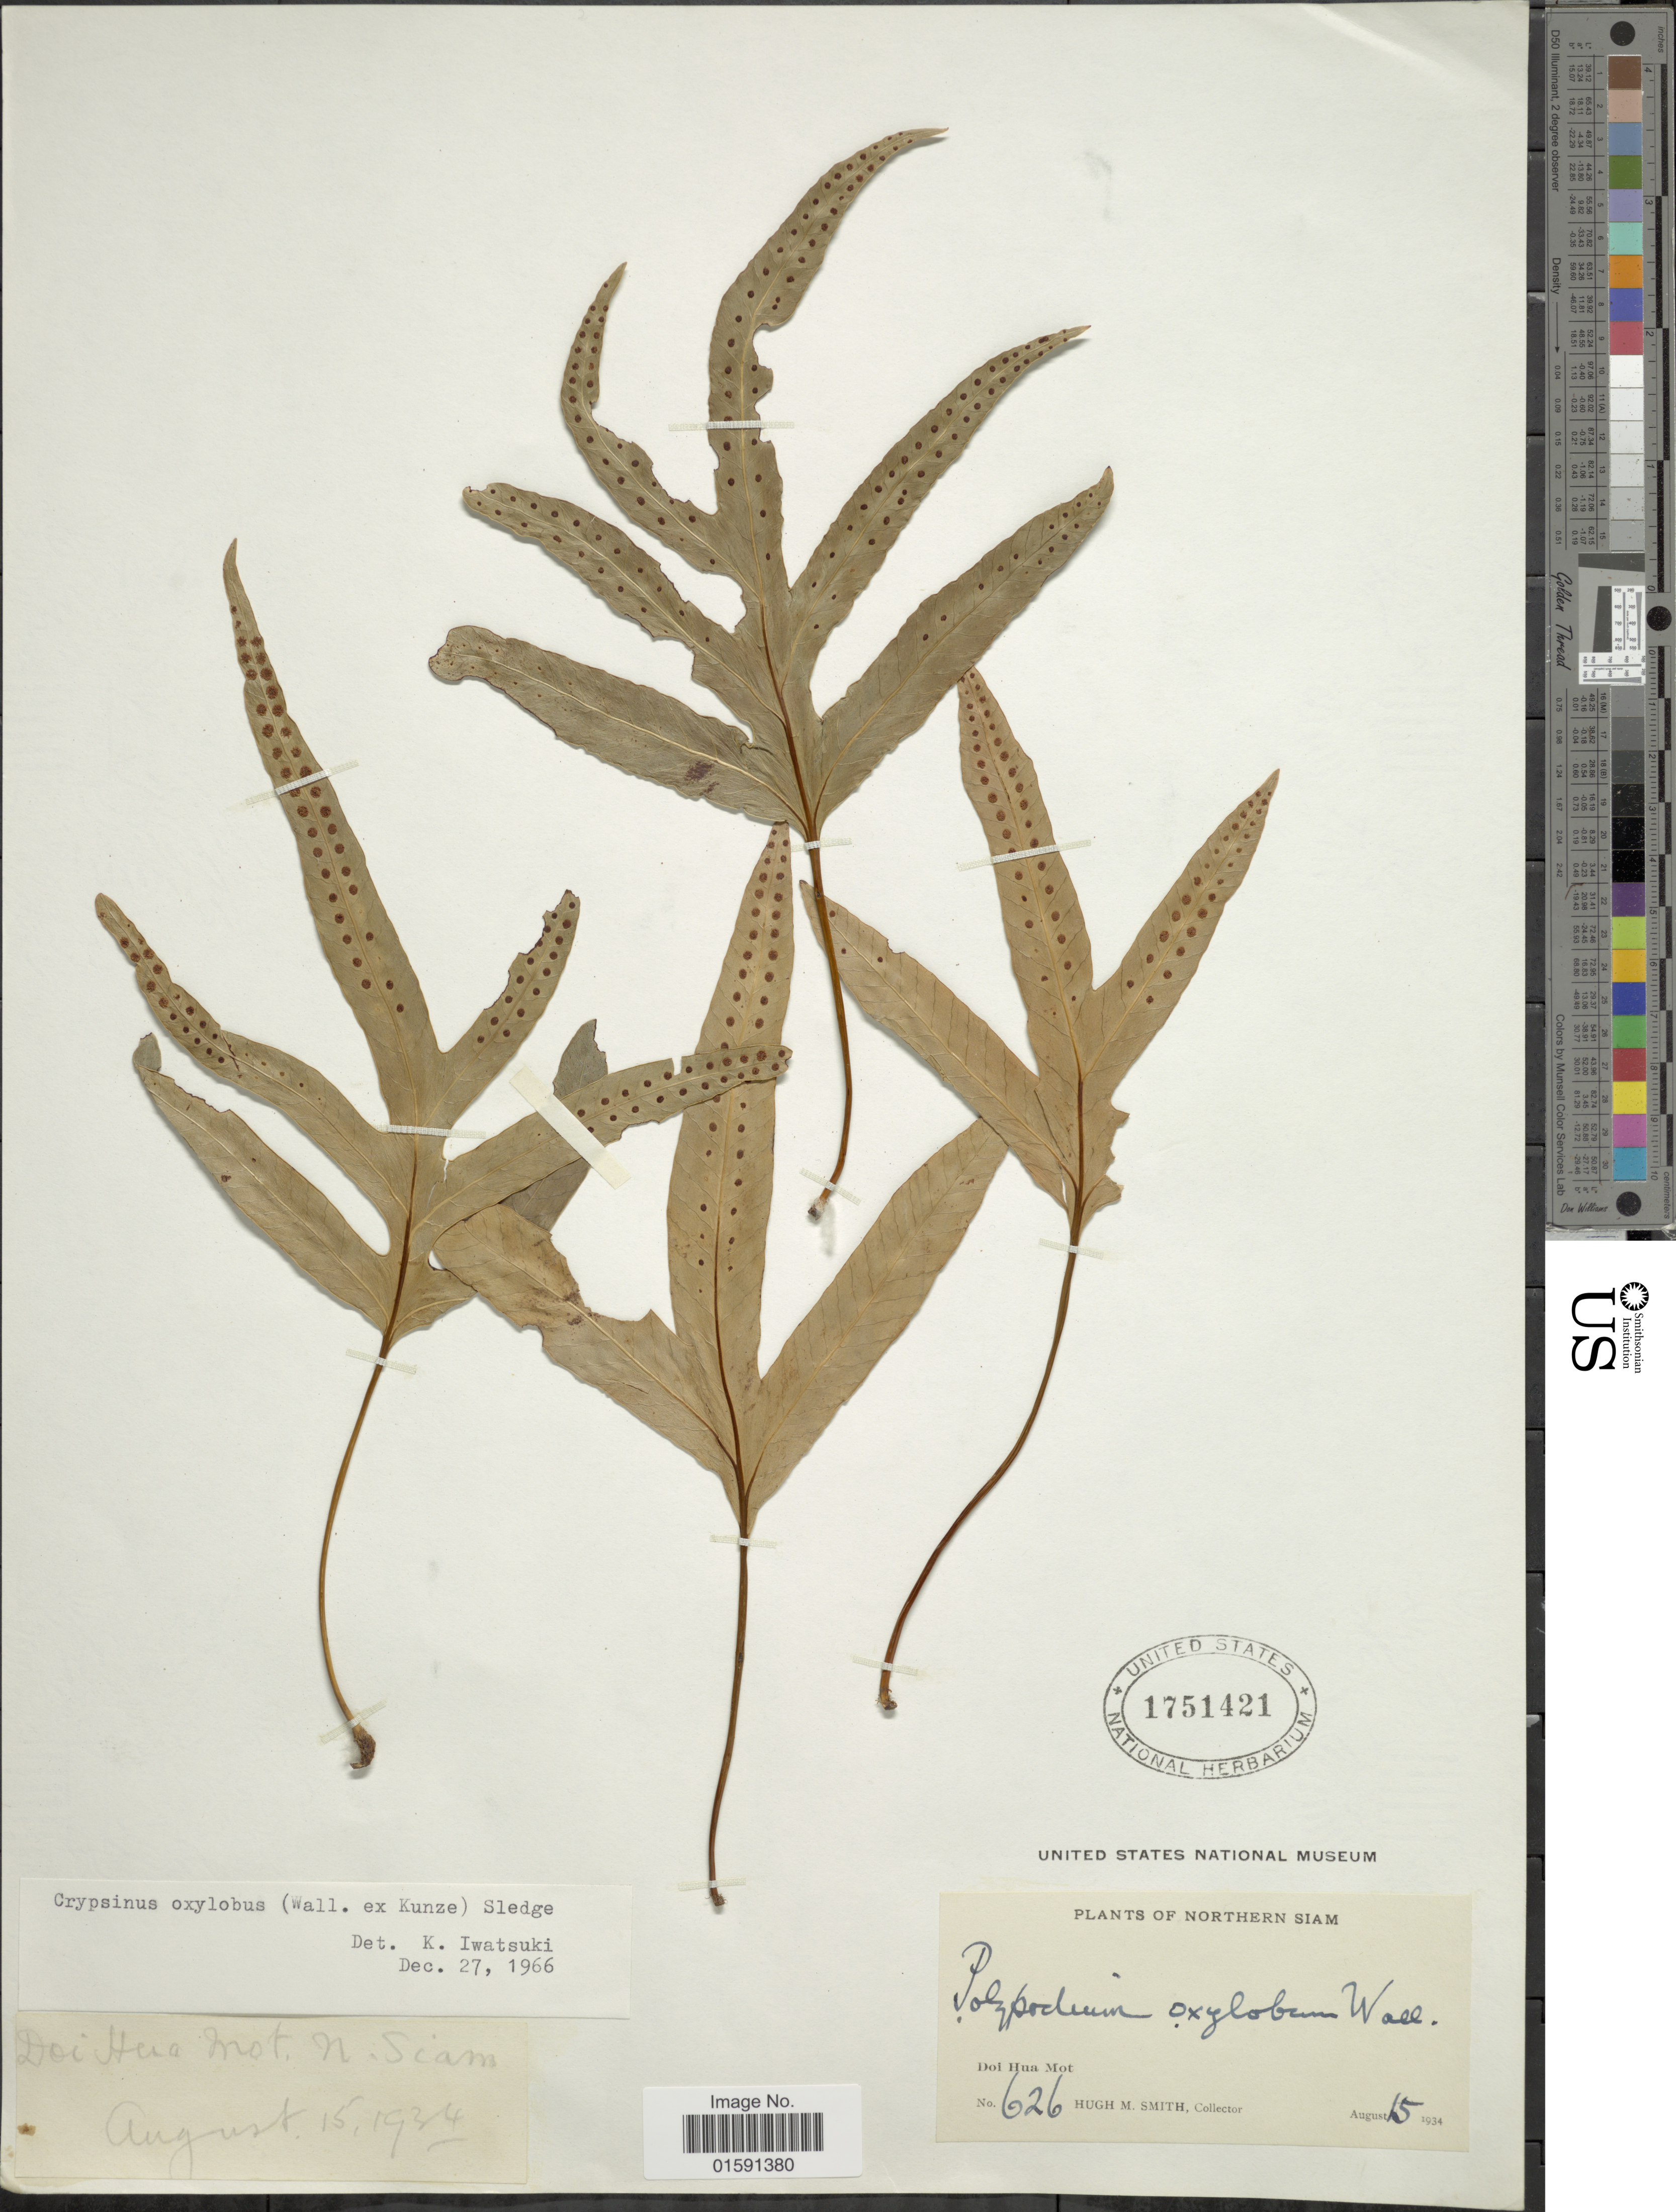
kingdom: Plantae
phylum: Tracheophyta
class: Polypodiopsida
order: Polypodiales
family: Polypodiaceae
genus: Selliguea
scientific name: Selliguea oxyloba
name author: (Wall. ex Kunze) Fraser-Jenk.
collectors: H. M. Smith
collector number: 626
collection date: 1934-08-15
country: Thailand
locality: Northern Siam, Doi Hua Mot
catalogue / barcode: US 1751421